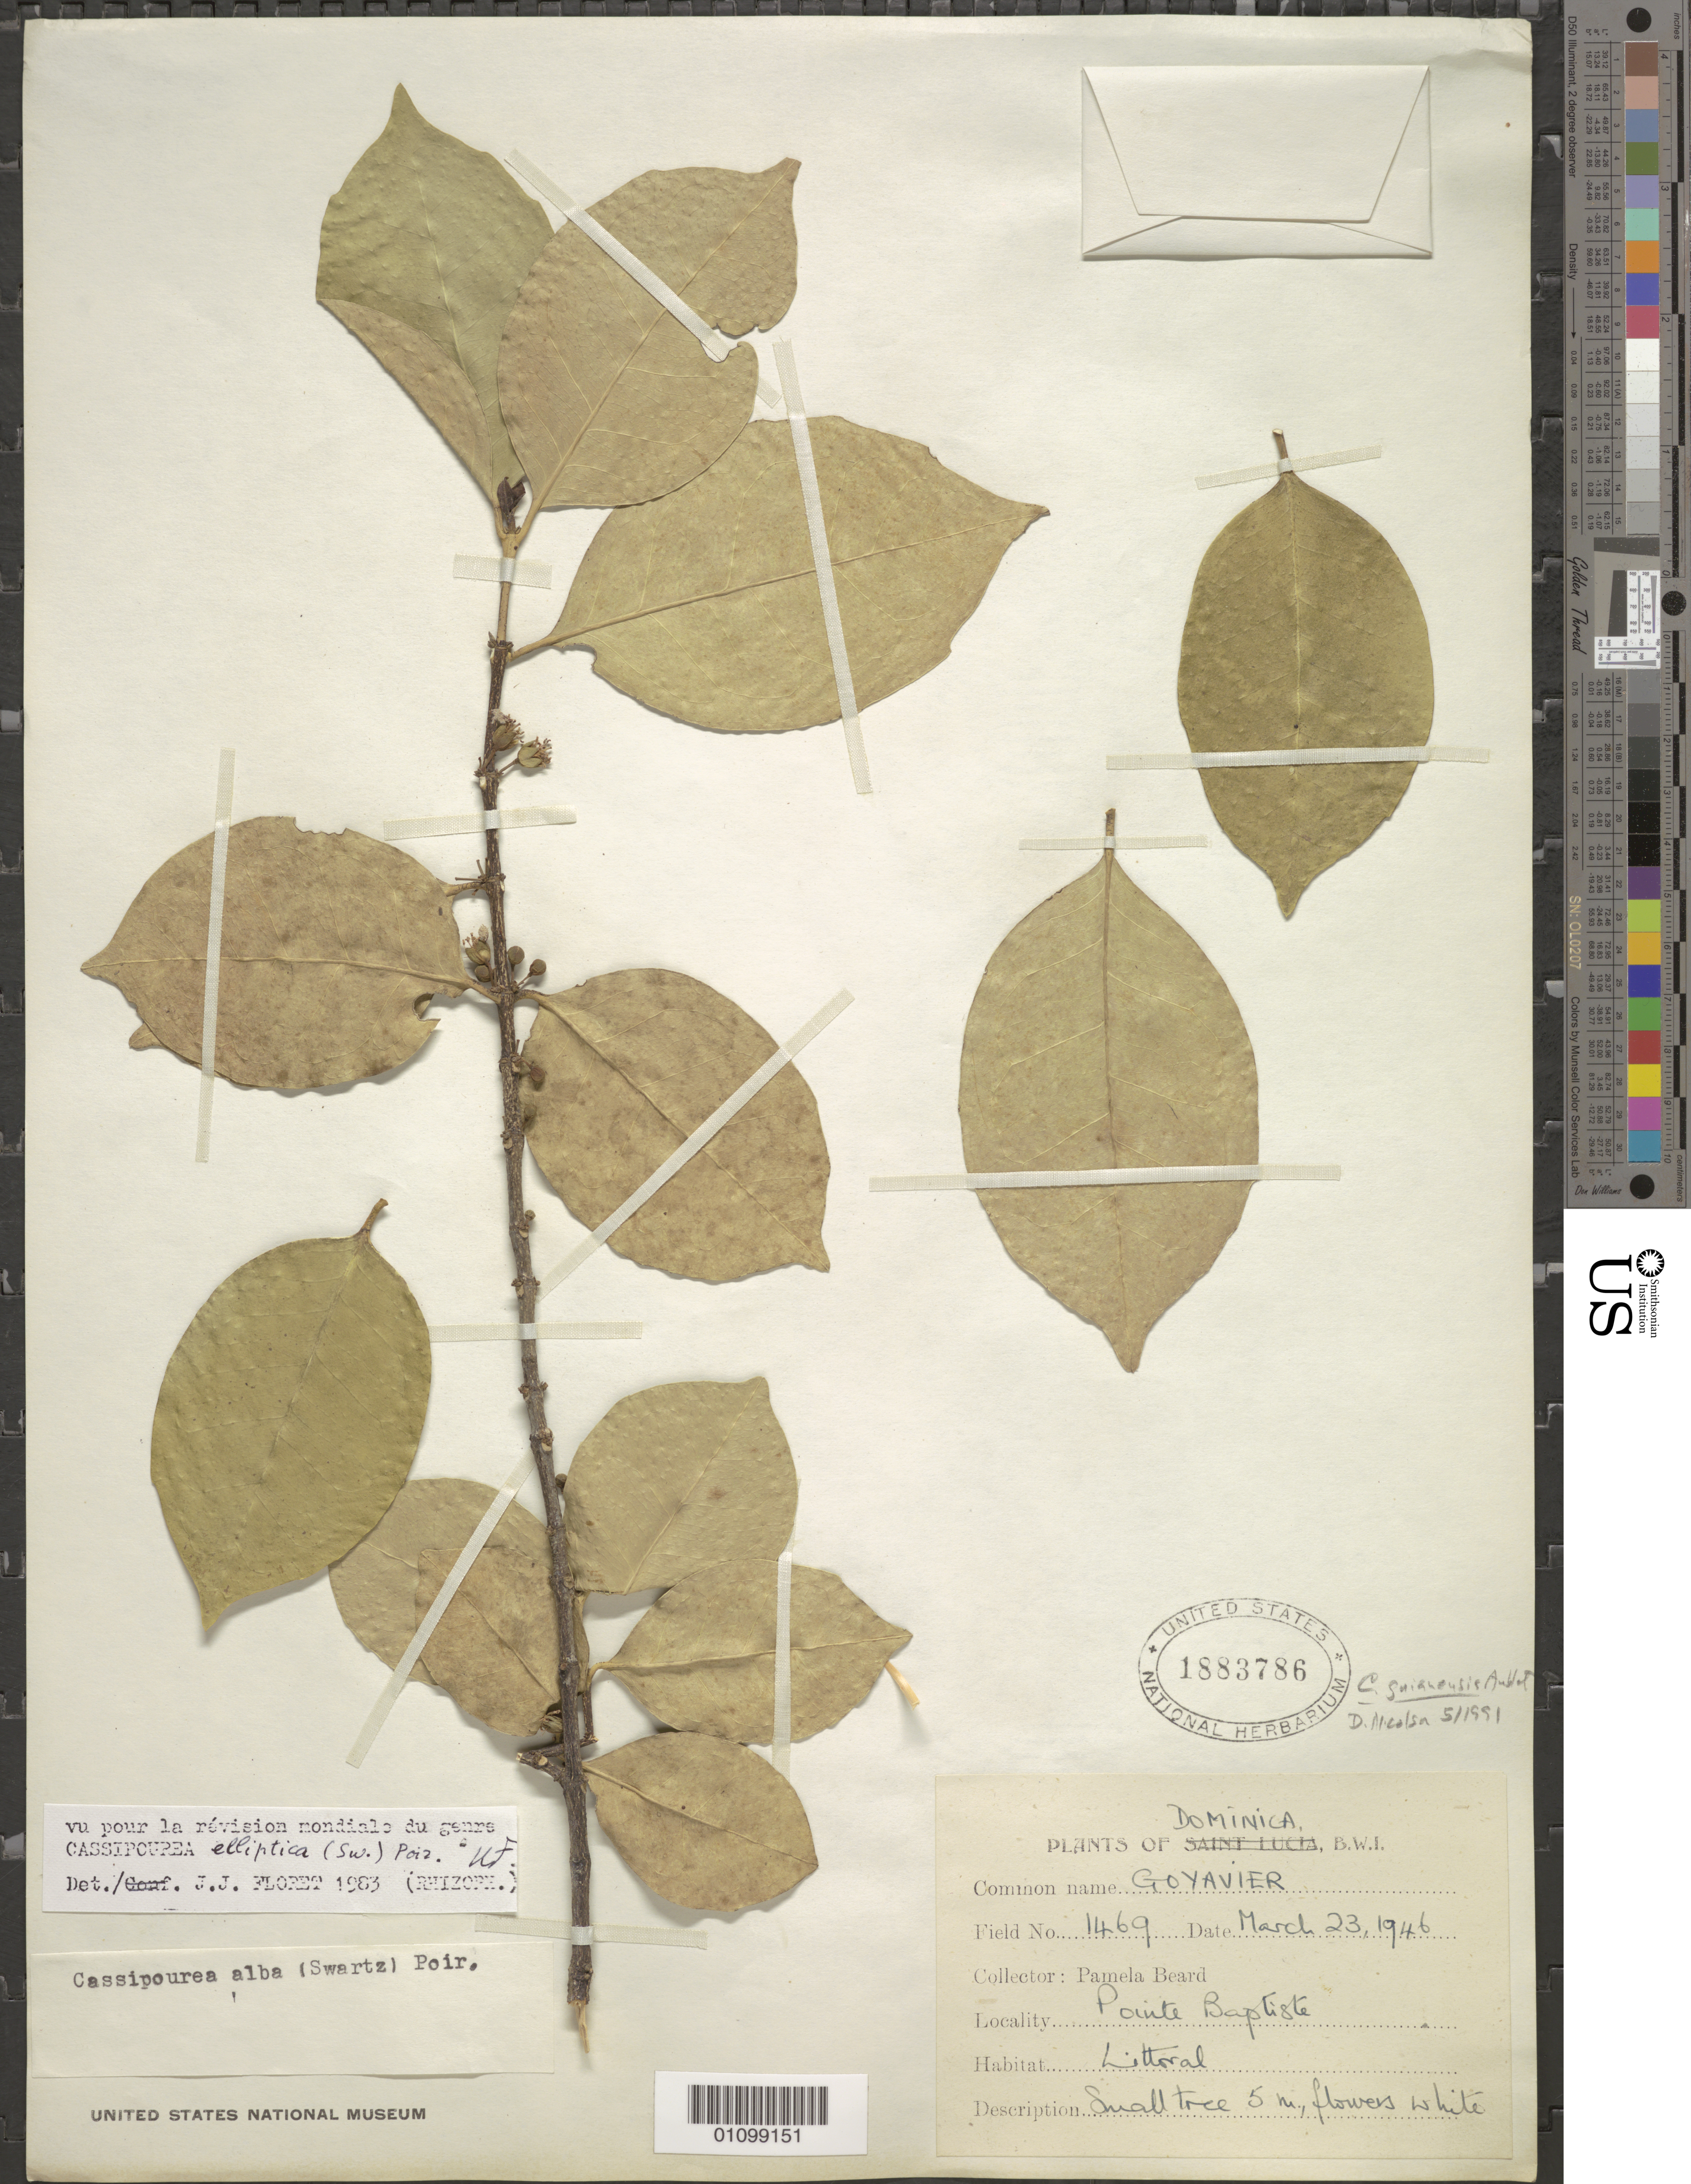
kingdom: Plantae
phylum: Tracheophyta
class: Magnoliopsida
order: Malpighiales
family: Rhizophoraceae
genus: Cassipourea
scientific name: Cassipourea guianensis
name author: Aubl.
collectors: P. Beard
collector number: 1469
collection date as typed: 23 Mar 1946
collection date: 1946-03-23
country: Dominica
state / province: St. Andrew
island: Dominica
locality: Pointe Baptiste.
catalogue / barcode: US 1883786